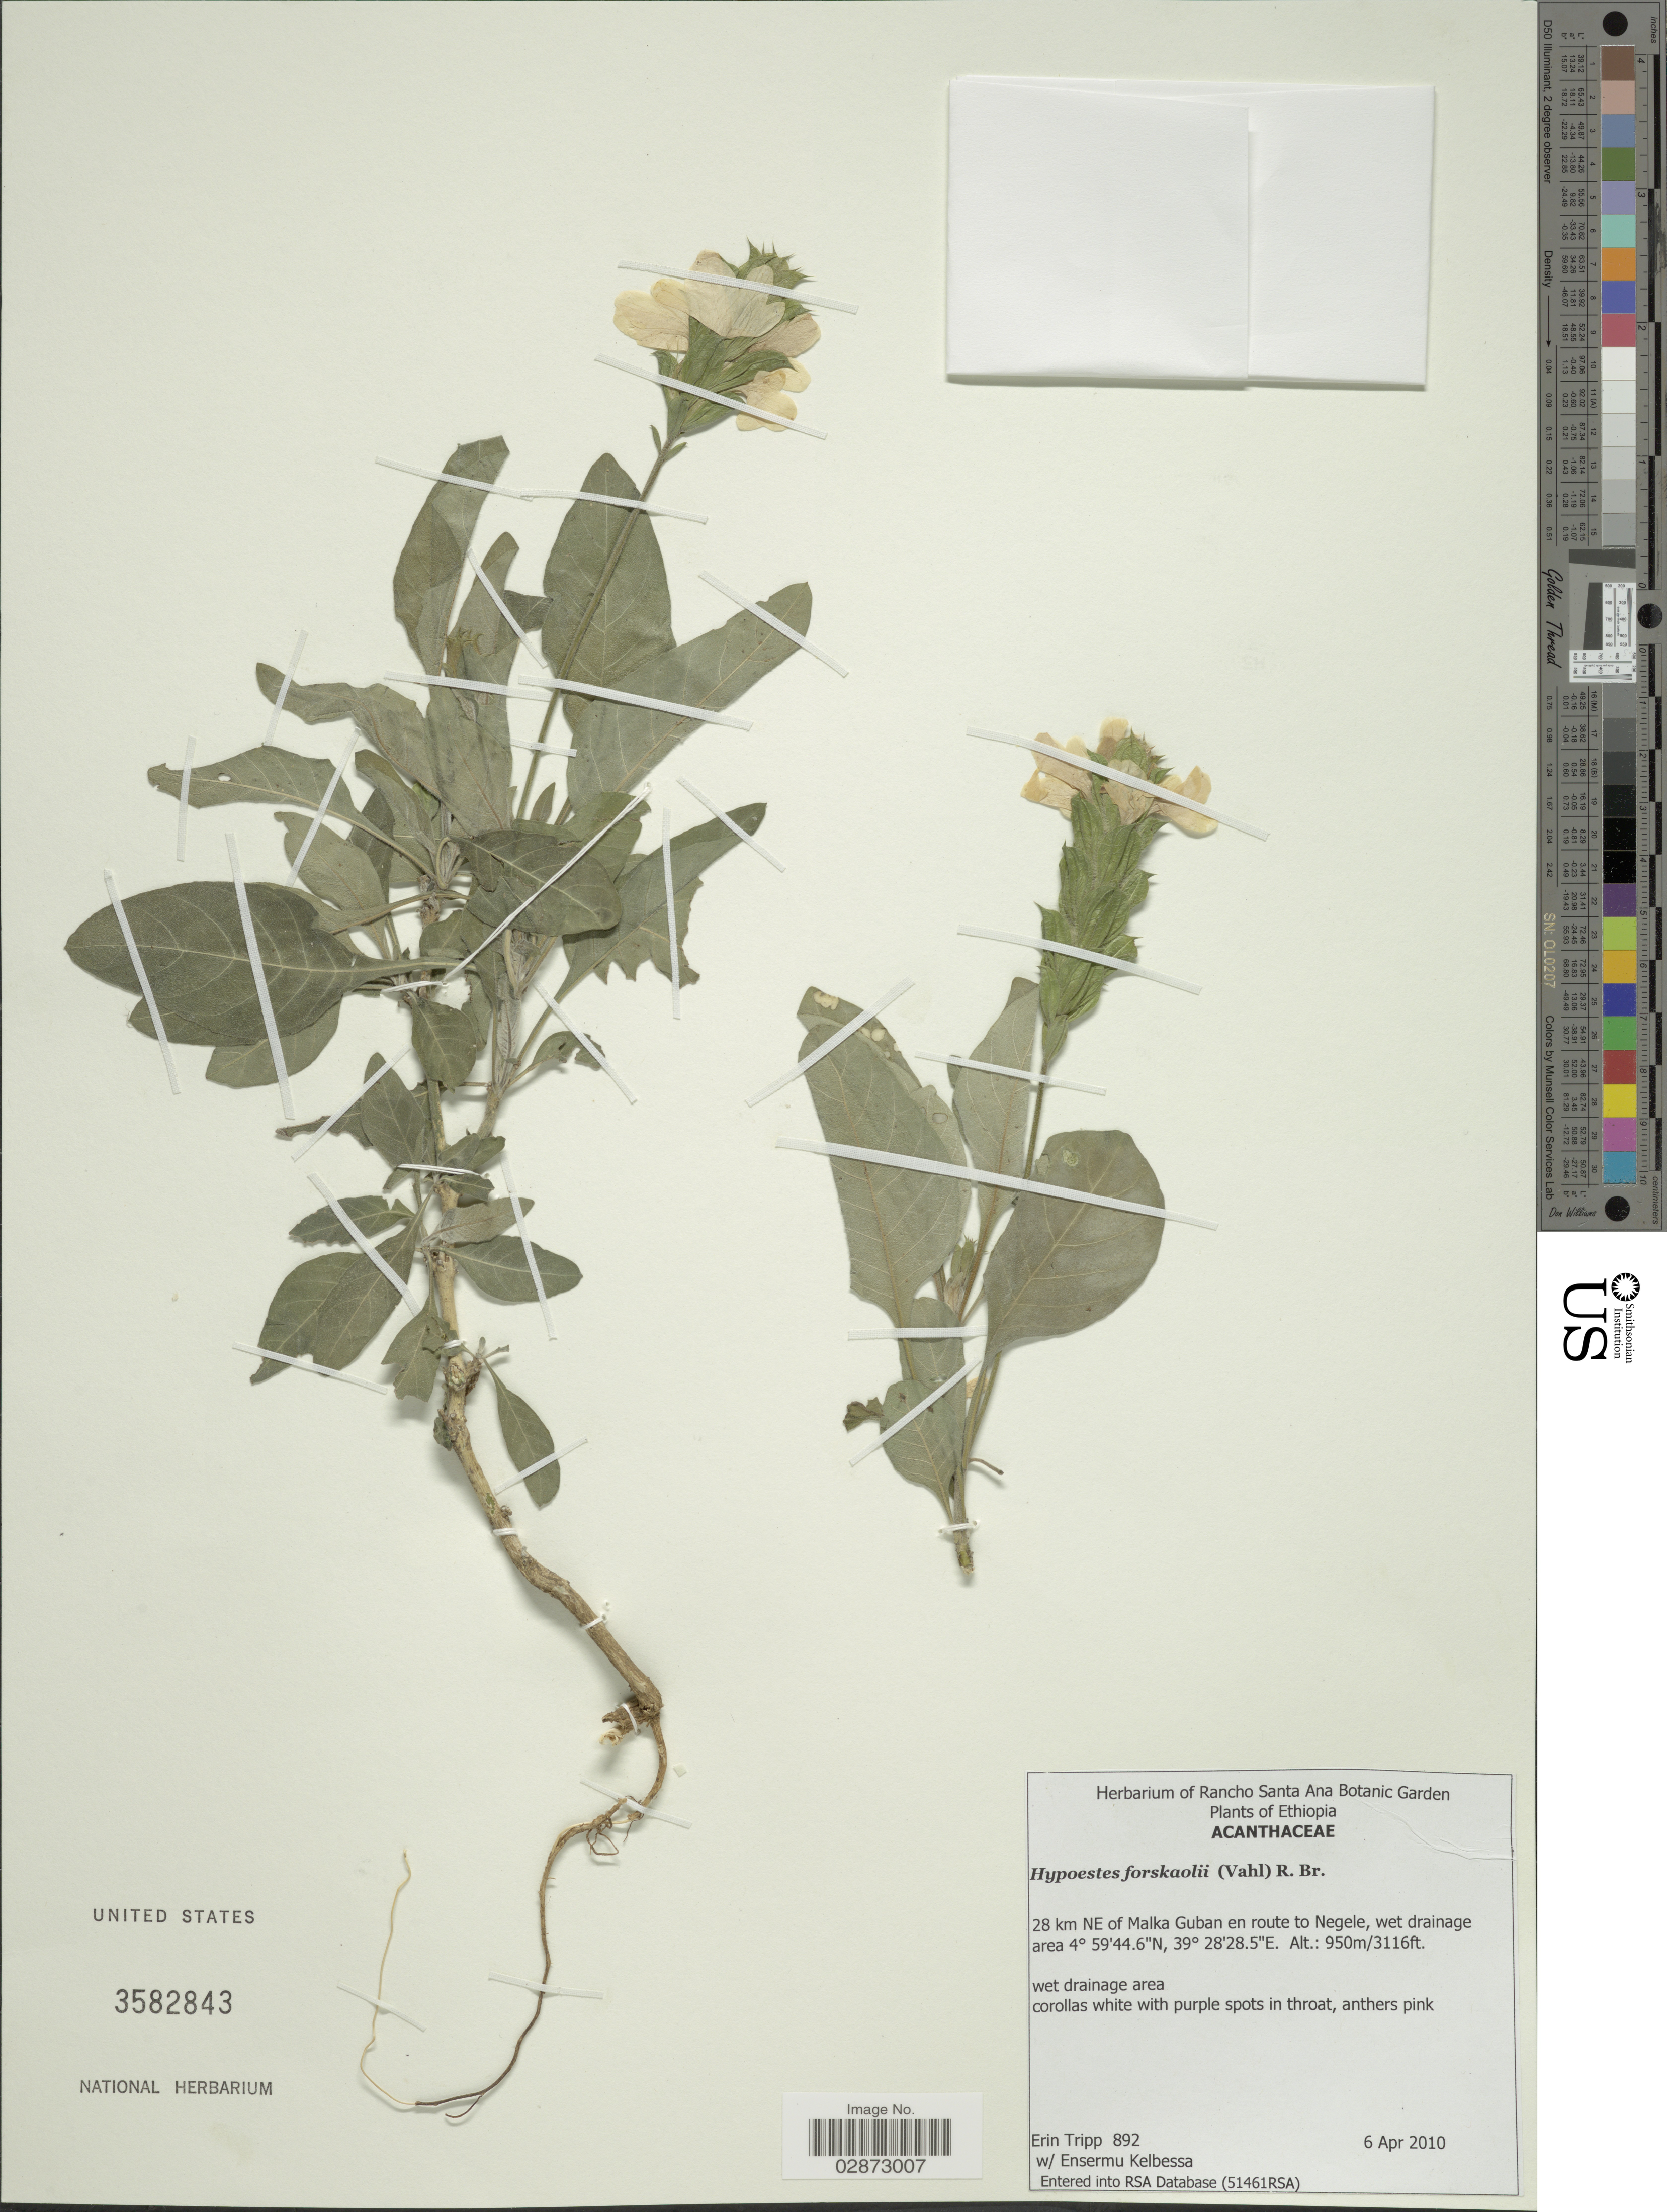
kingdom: Plantae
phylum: Tracheophyta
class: Magnoliopsida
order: Lamiales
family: Acanthaceae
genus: Hypoestes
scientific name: Hypoestes forsskaolii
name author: (Vahl) R. Br.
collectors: E. Tripp & K. Ensermu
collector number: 892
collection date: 2010-04-06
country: Ethiopia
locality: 28 km NE of Malka Guban en route to Negele.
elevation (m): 950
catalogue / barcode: US 3582843